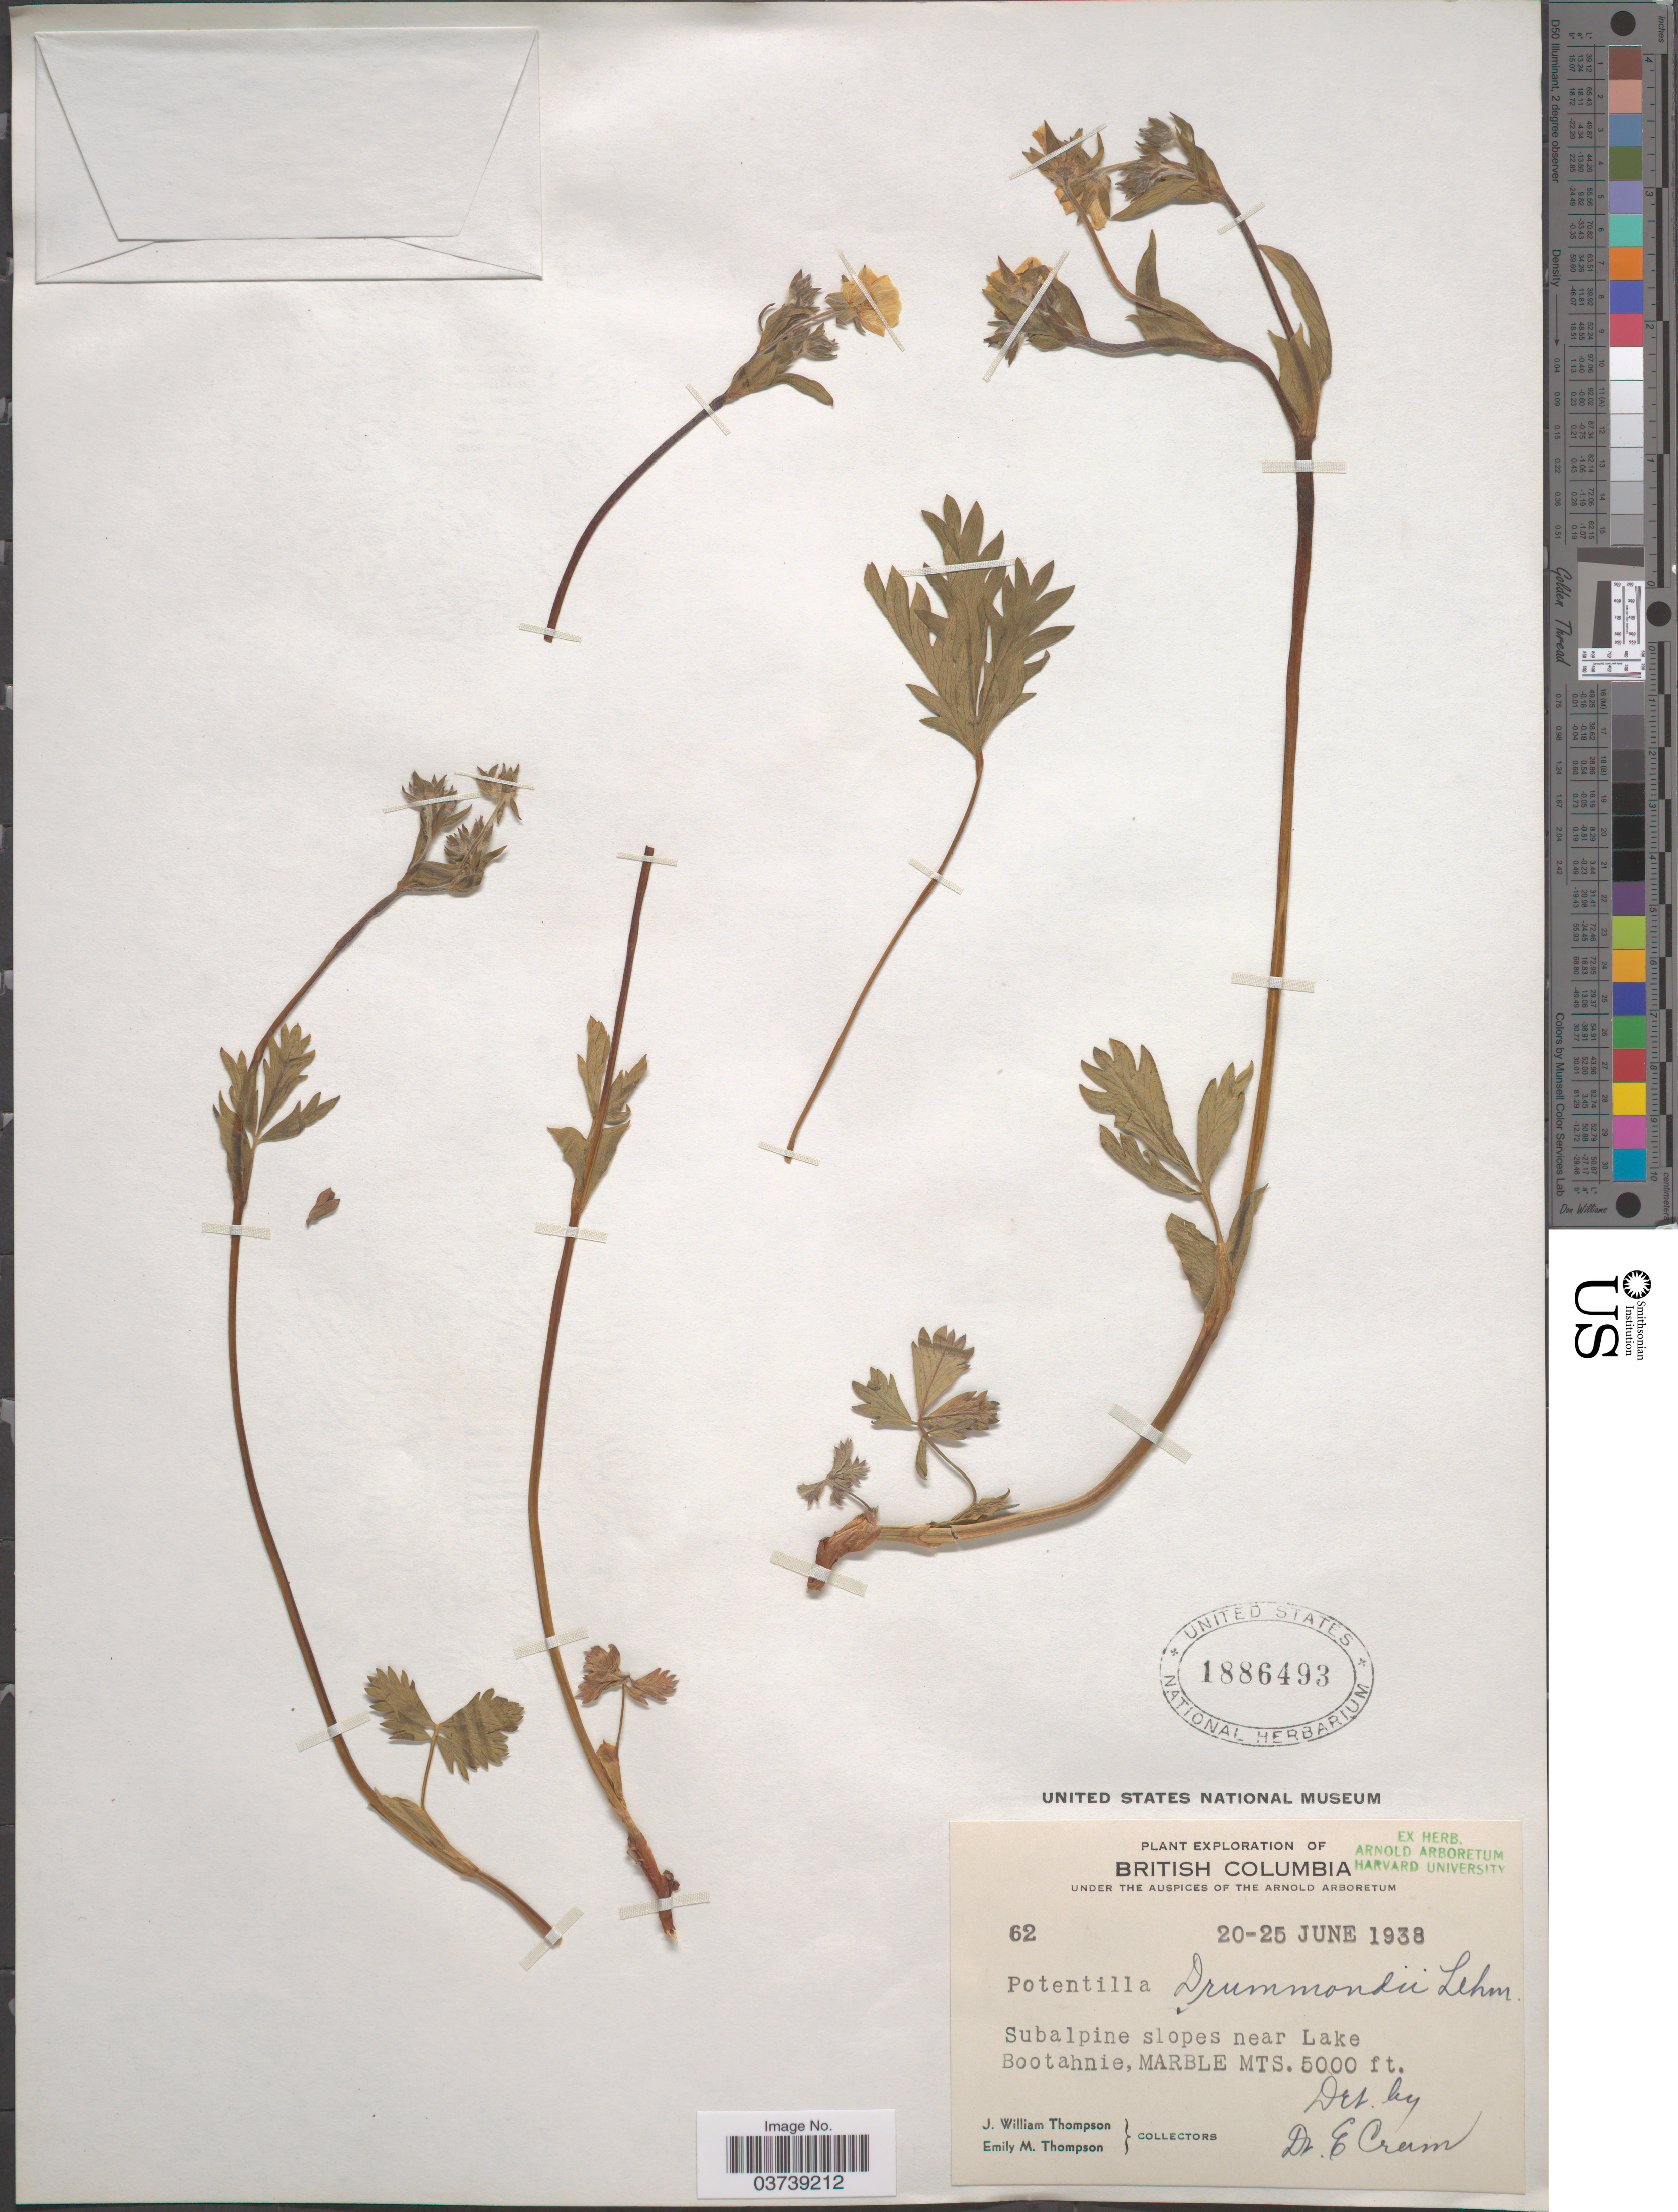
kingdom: Plantae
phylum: Tracheophyta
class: Magnoliopsida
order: Rosales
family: Rosaceae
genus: Potentilla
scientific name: Potentilla drummondii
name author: Lehm.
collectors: J. W. Thompson & E. M. Thompson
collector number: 62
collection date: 1938-06-20/1938-06-25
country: Canada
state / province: British Columbia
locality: Subapline slopes near Lake Bootahnie, Marble Mts.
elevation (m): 1524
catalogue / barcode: US 1886493